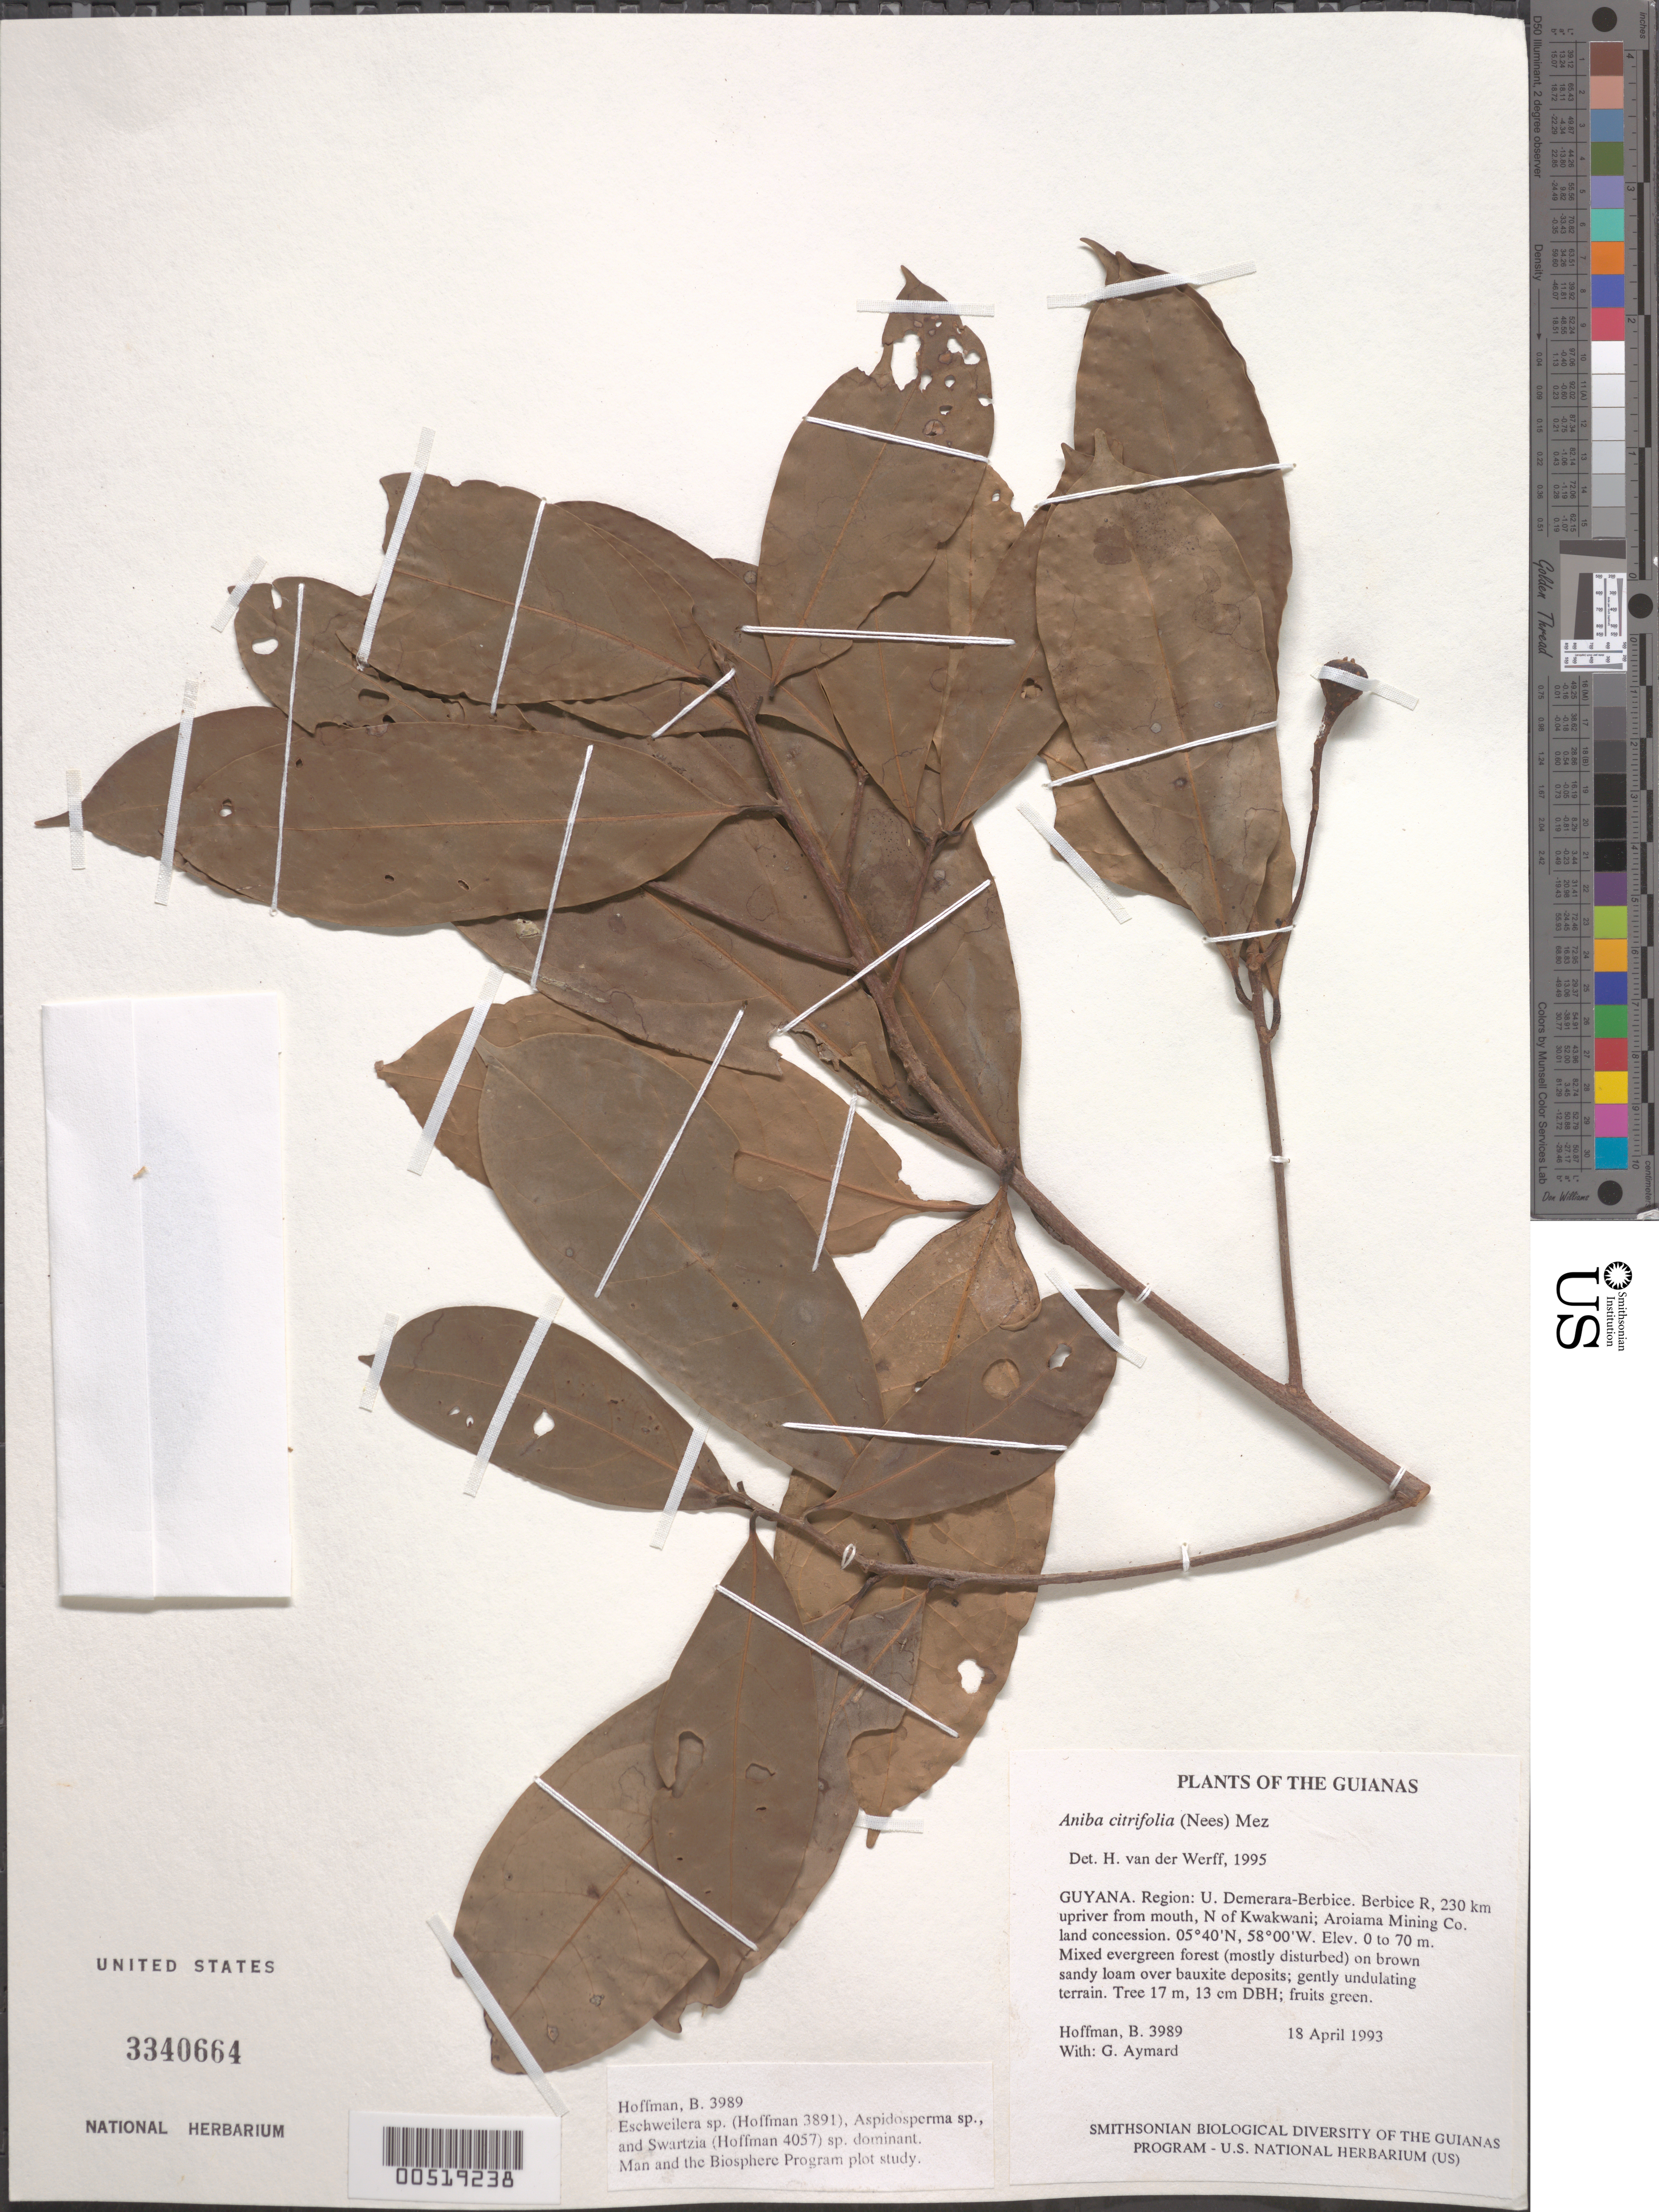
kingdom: Plantae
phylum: Tracheophyta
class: Magnoliopsida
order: Laurales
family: Lauraceae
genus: Aniba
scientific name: Aniba citrifolia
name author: (Nees) Mez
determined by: van der Werff, H., (MO), Missouri Botanical Garden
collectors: B. Hoffman & G. A. Aymard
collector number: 3989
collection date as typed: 18 April 1993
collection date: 1993-04-18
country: Guyana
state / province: U. Demerara-Berbice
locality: Berbice River, 230 km upriver from mouth, N of Kwakwani; Aroiama Mining Co. land concession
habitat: Mixed evergreen forest (mostly disturbed) on brown sandy loam over bauxite deposits; gently undulating terrain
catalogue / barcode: US 3340664